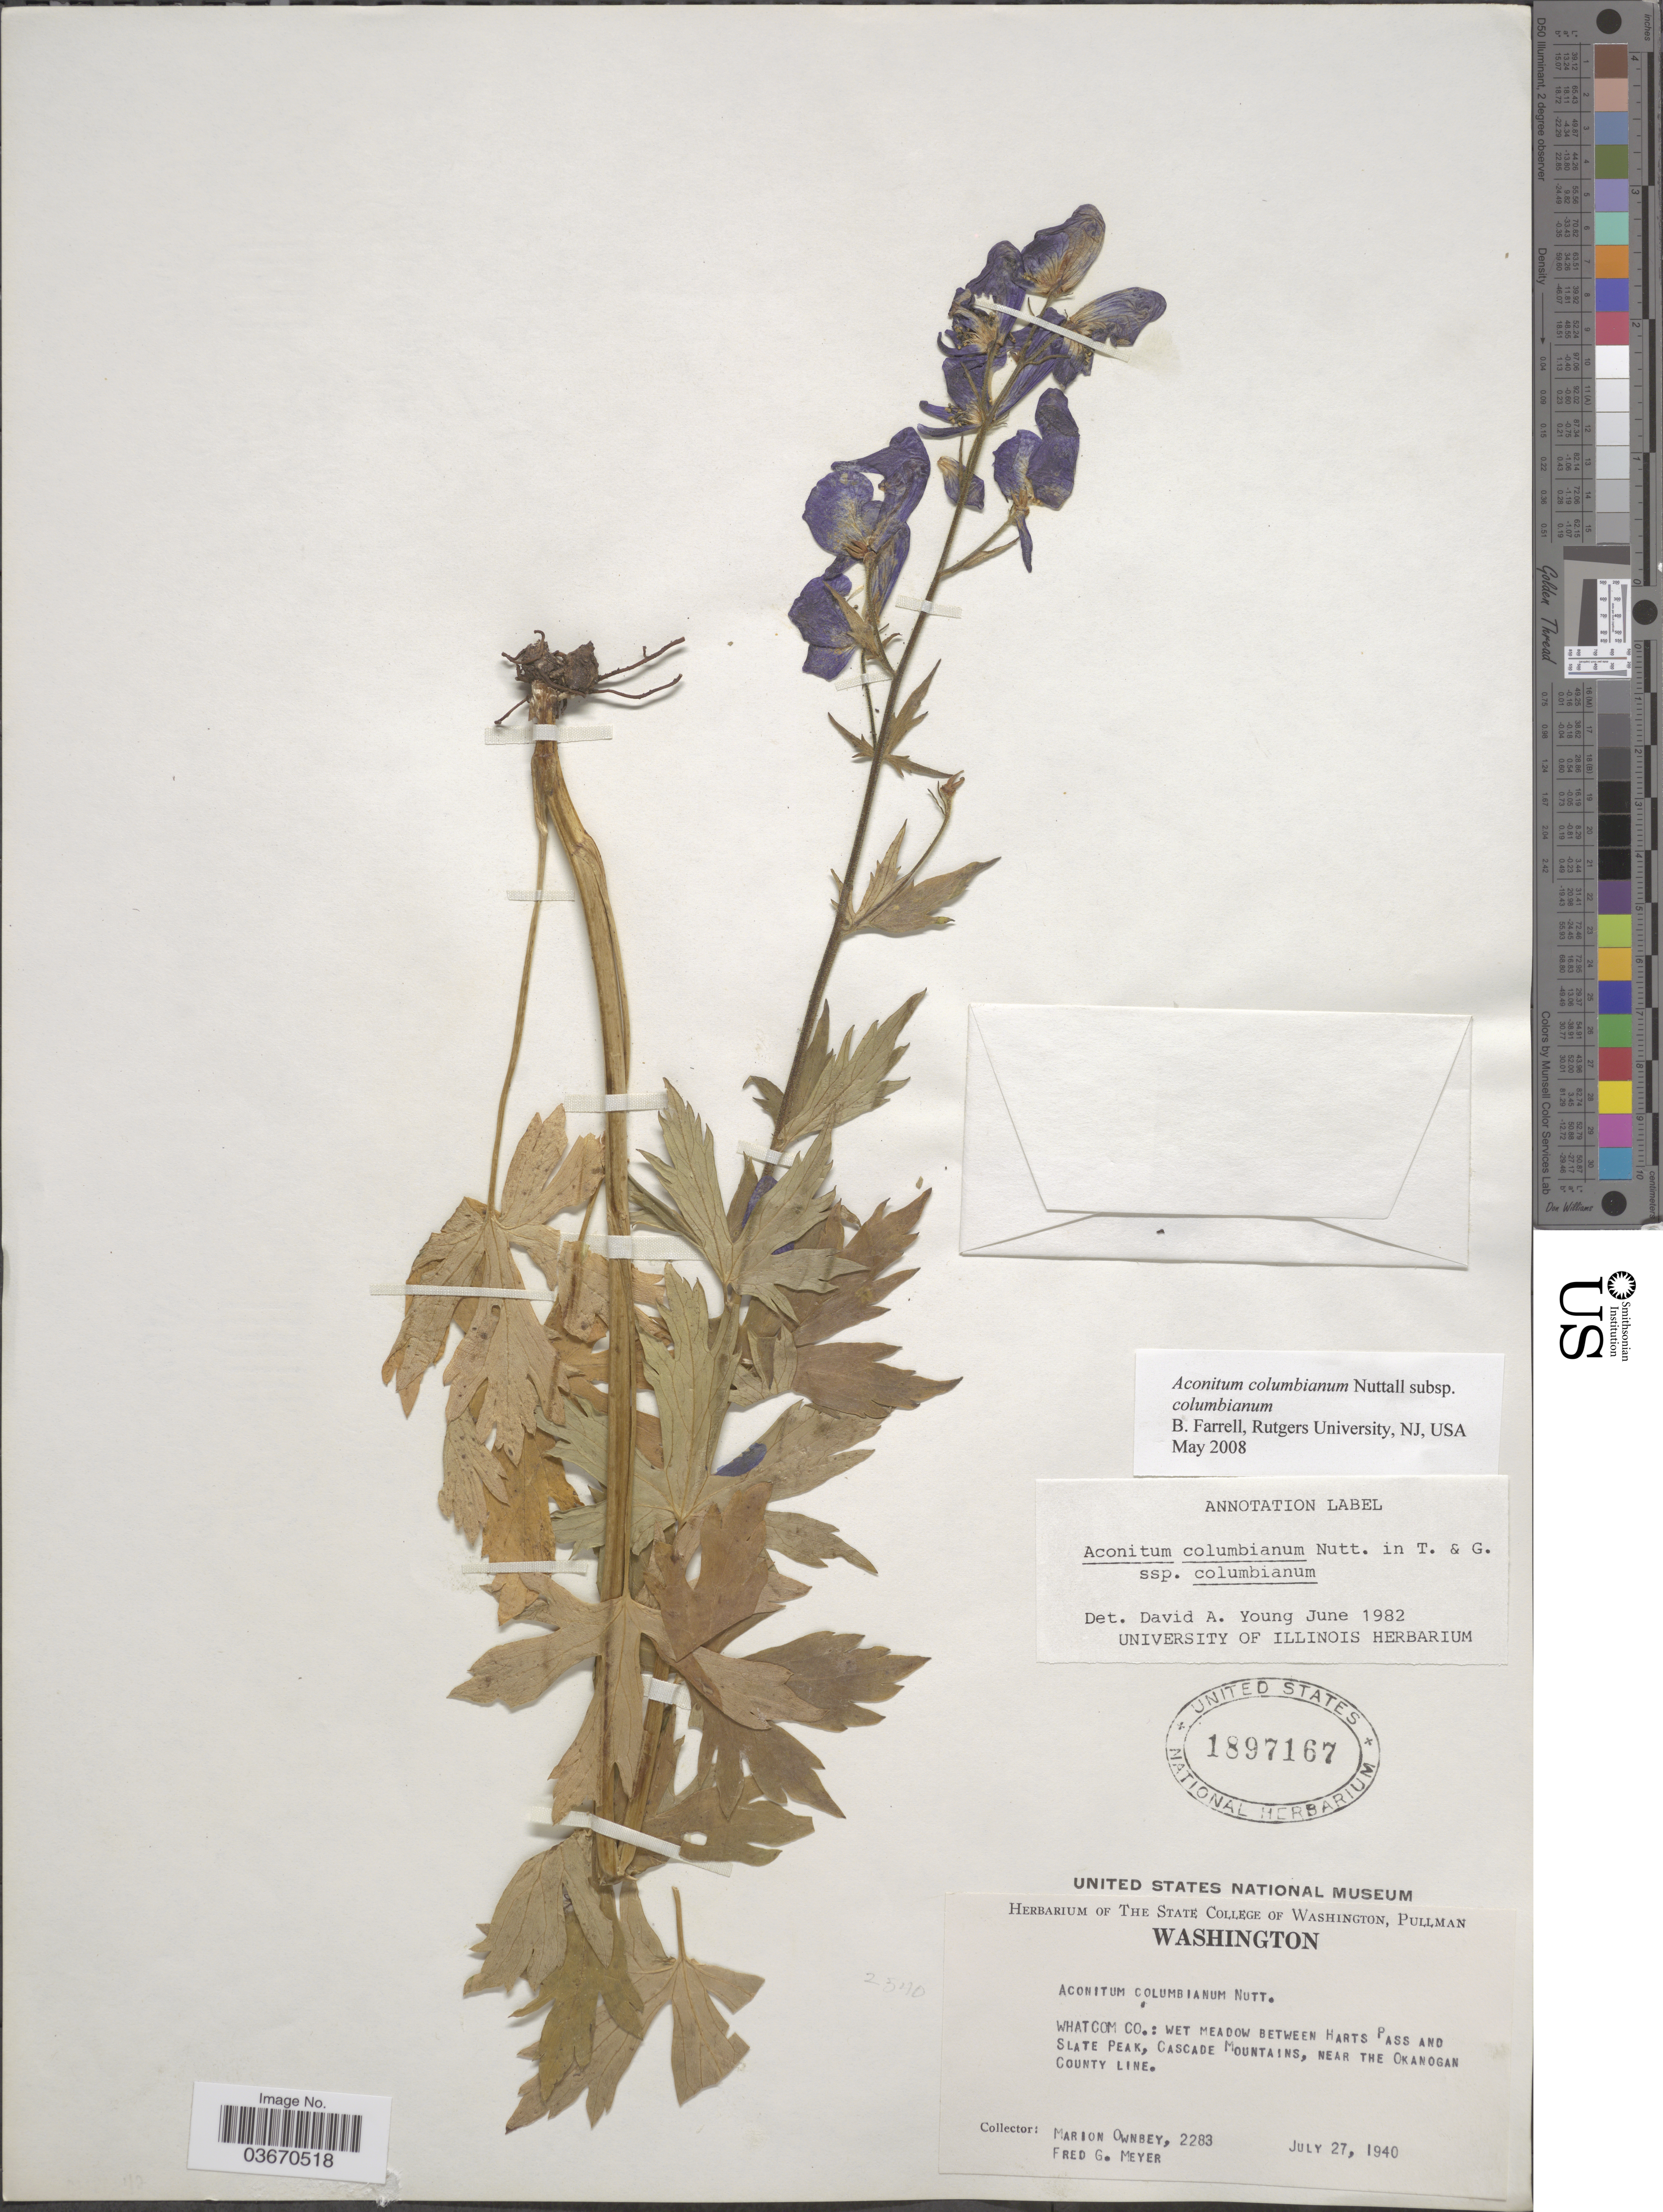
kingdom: Plantae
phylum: Tracheophyta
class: Magnoliopsida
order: Ranunculales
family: Ranunculaceae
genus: Aconitum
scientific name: Aconitum columbianum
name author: Nutt.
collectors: M. Ownbey & F. Meyer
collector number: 2283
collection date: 1940-07-27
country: United States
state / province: Washington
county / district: Okanogan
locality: Whatcom Co.: wet meadow betwee Harts Pass and Slate Peak, Cascade Mountains, near the Okanogan County Line.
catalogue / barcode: US 1897167